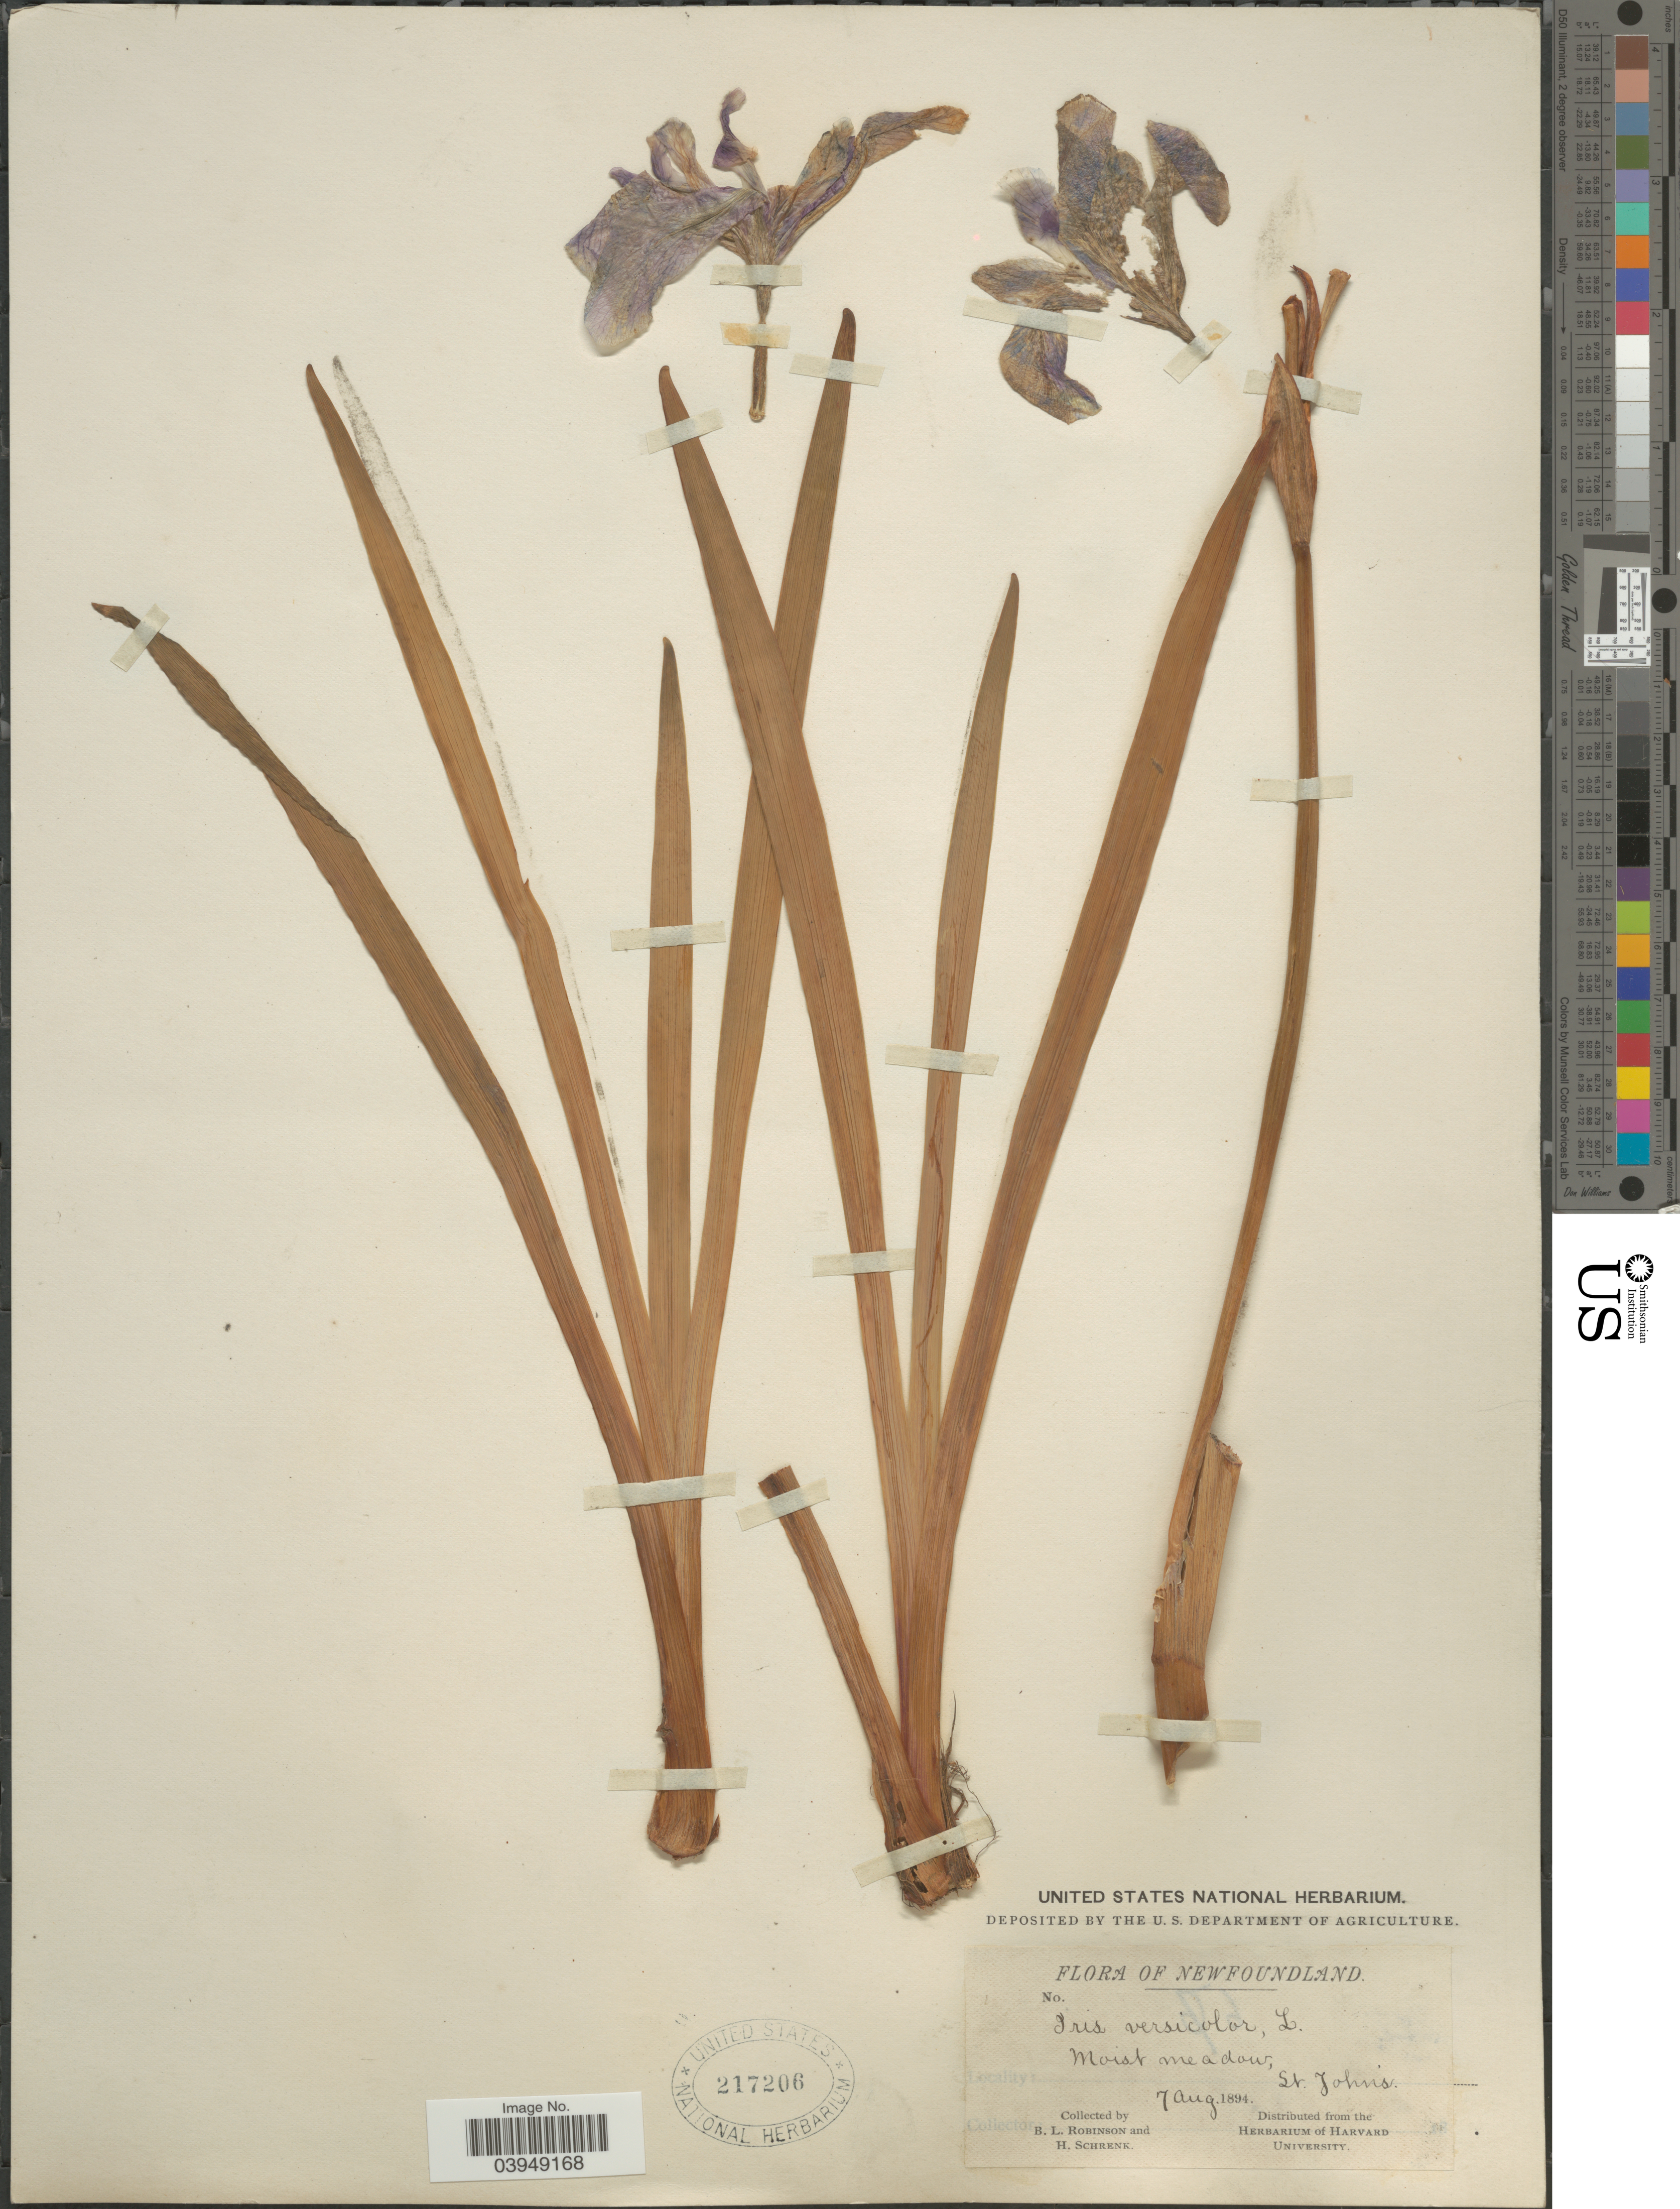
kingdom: Plantae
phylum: Tracheophyta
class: Liliopsida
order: Asparagales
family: Iridaceae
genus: Iris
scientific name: Iris versicolor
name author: L.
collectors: B. L. Robinson & H. Schrenk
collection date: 1894-08-07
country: Canada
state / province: Newfoundland and Labrador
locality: St. John's.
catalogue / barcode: US 217206